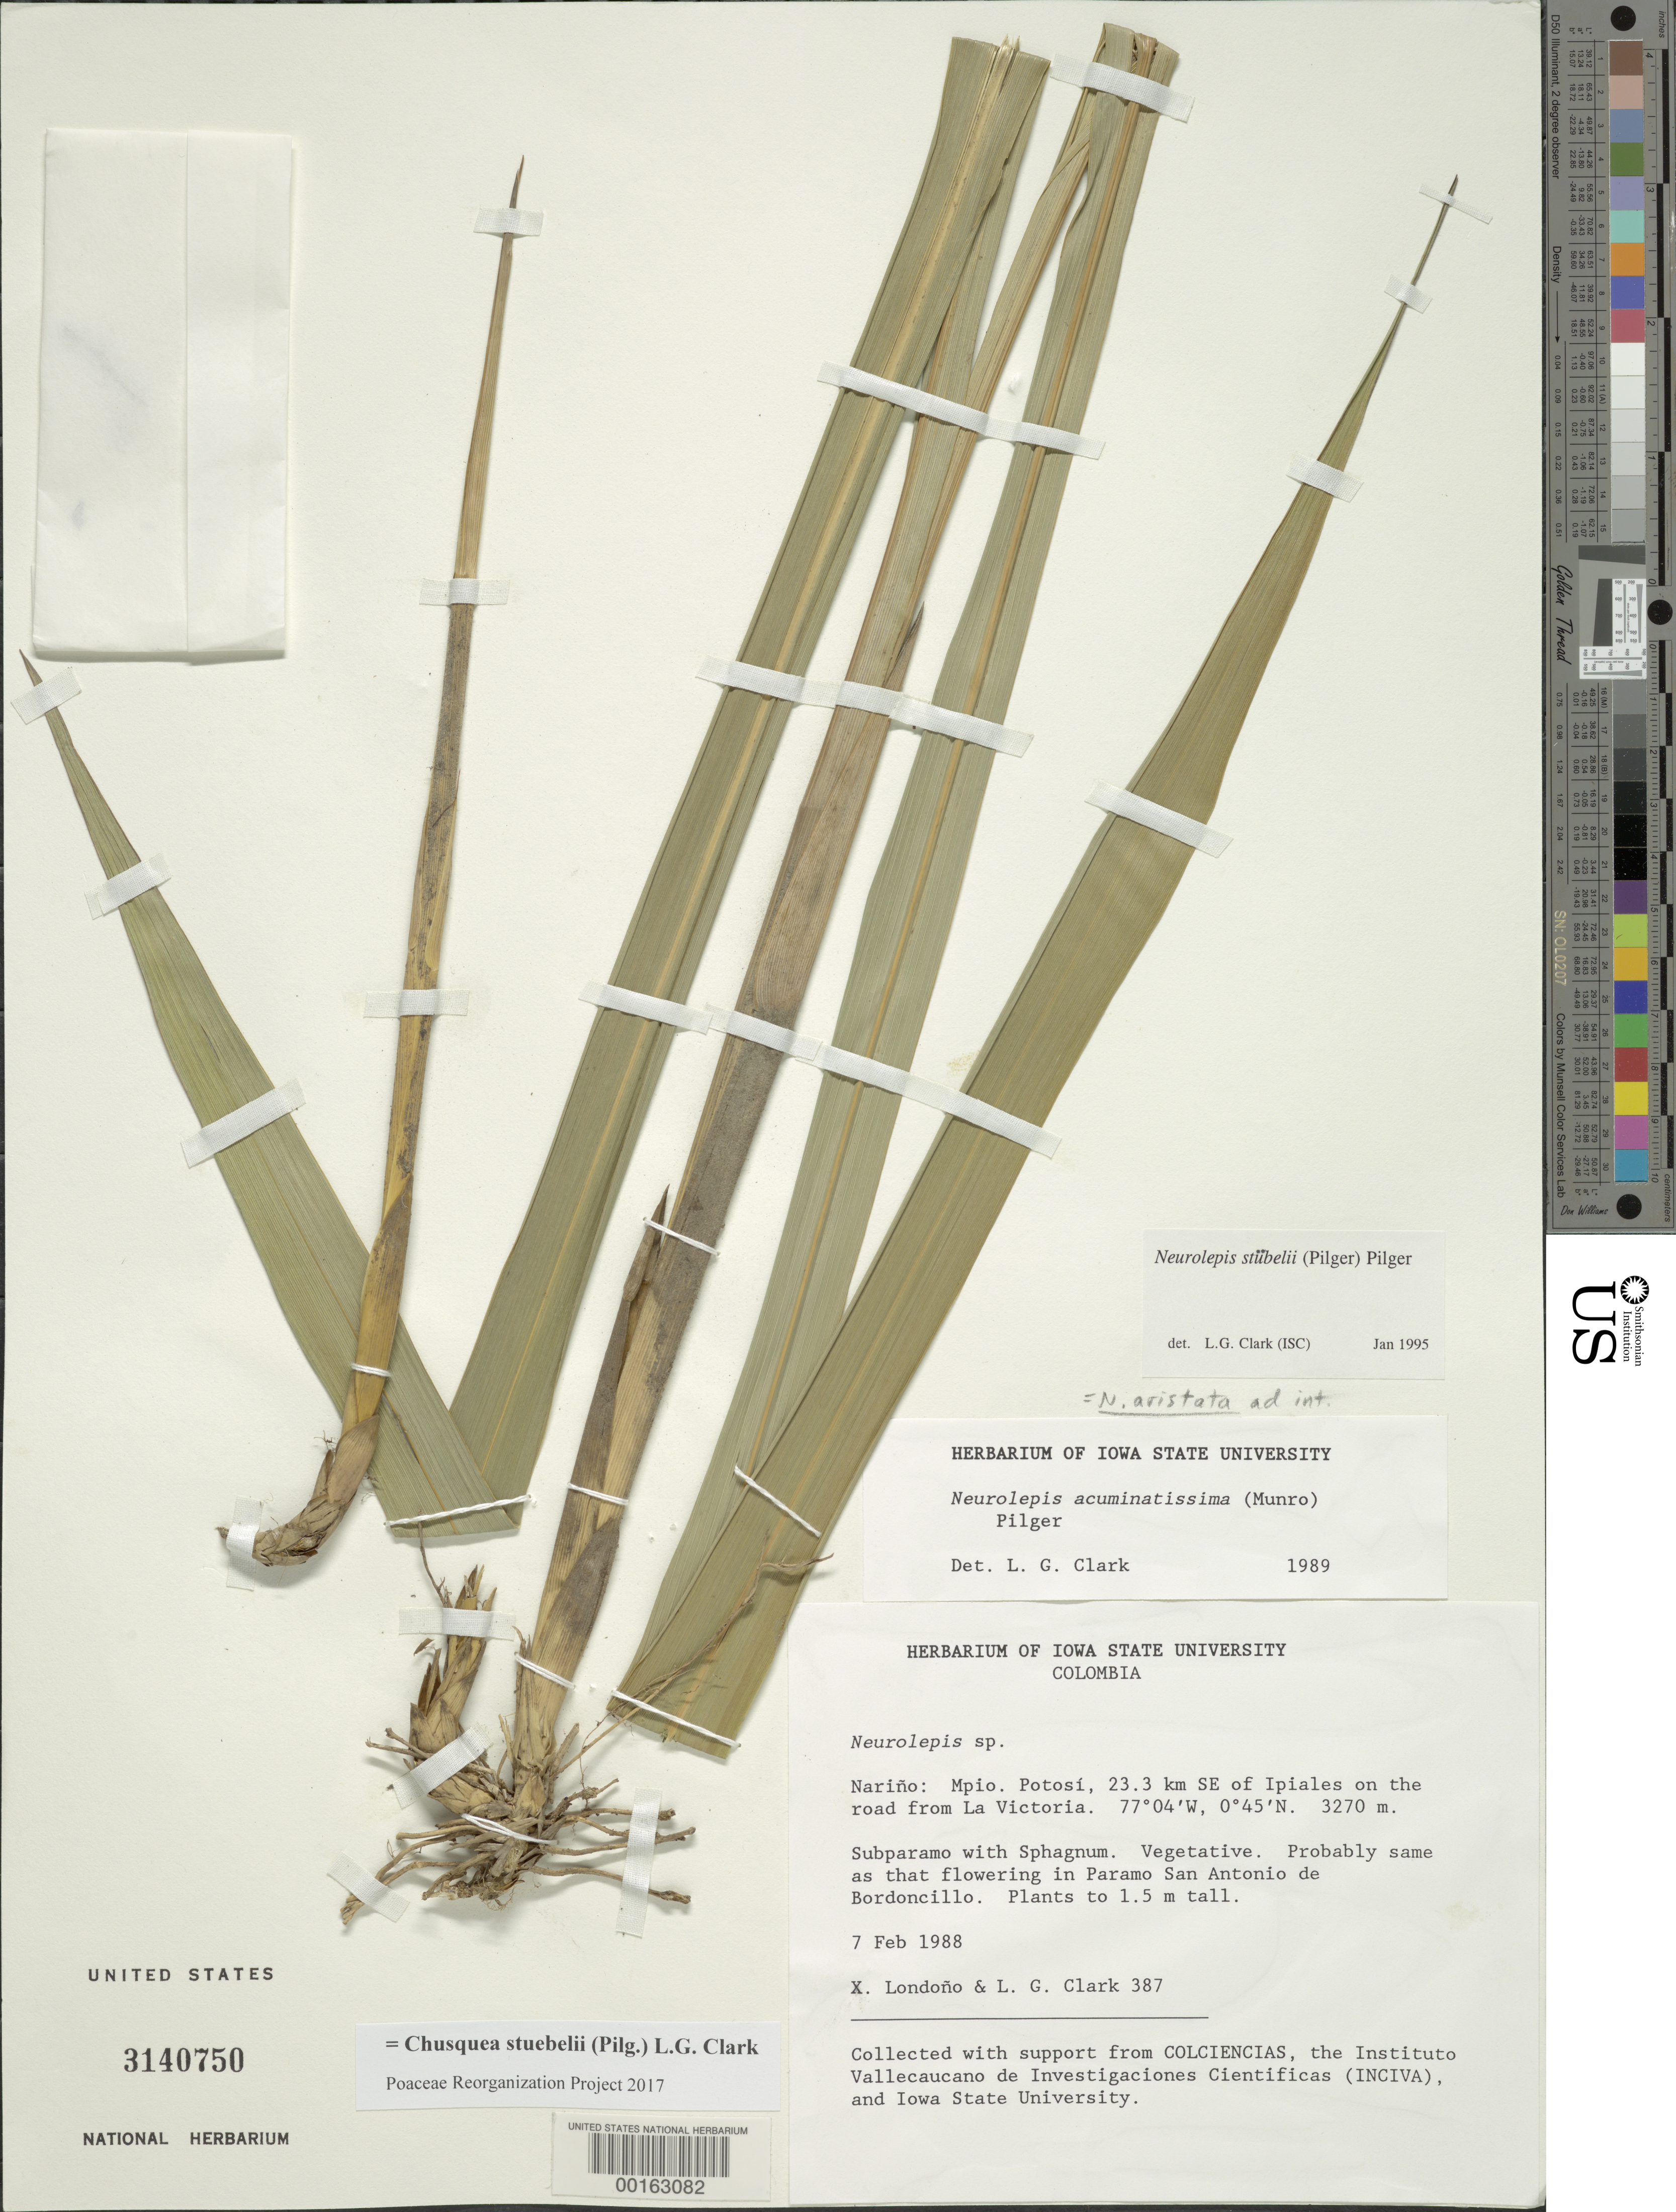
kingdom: Plantae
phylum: Tracheophyta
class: Liliopsida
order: Poales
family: Poaceae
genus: Chusquea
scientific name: Chusquea stuebelii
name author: (Pilg.) L.G. Clark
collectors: X. Londoño & L. G. Clark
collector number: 387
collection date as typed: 07 Feb 1988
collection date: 1988-02-07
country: Colombia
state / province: Nariño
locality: Potosi, 23.3 km SE of Ipiales on the road from la Victoria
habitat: Subparamo with sphagnum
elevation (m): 3270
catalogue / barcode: US 3140750